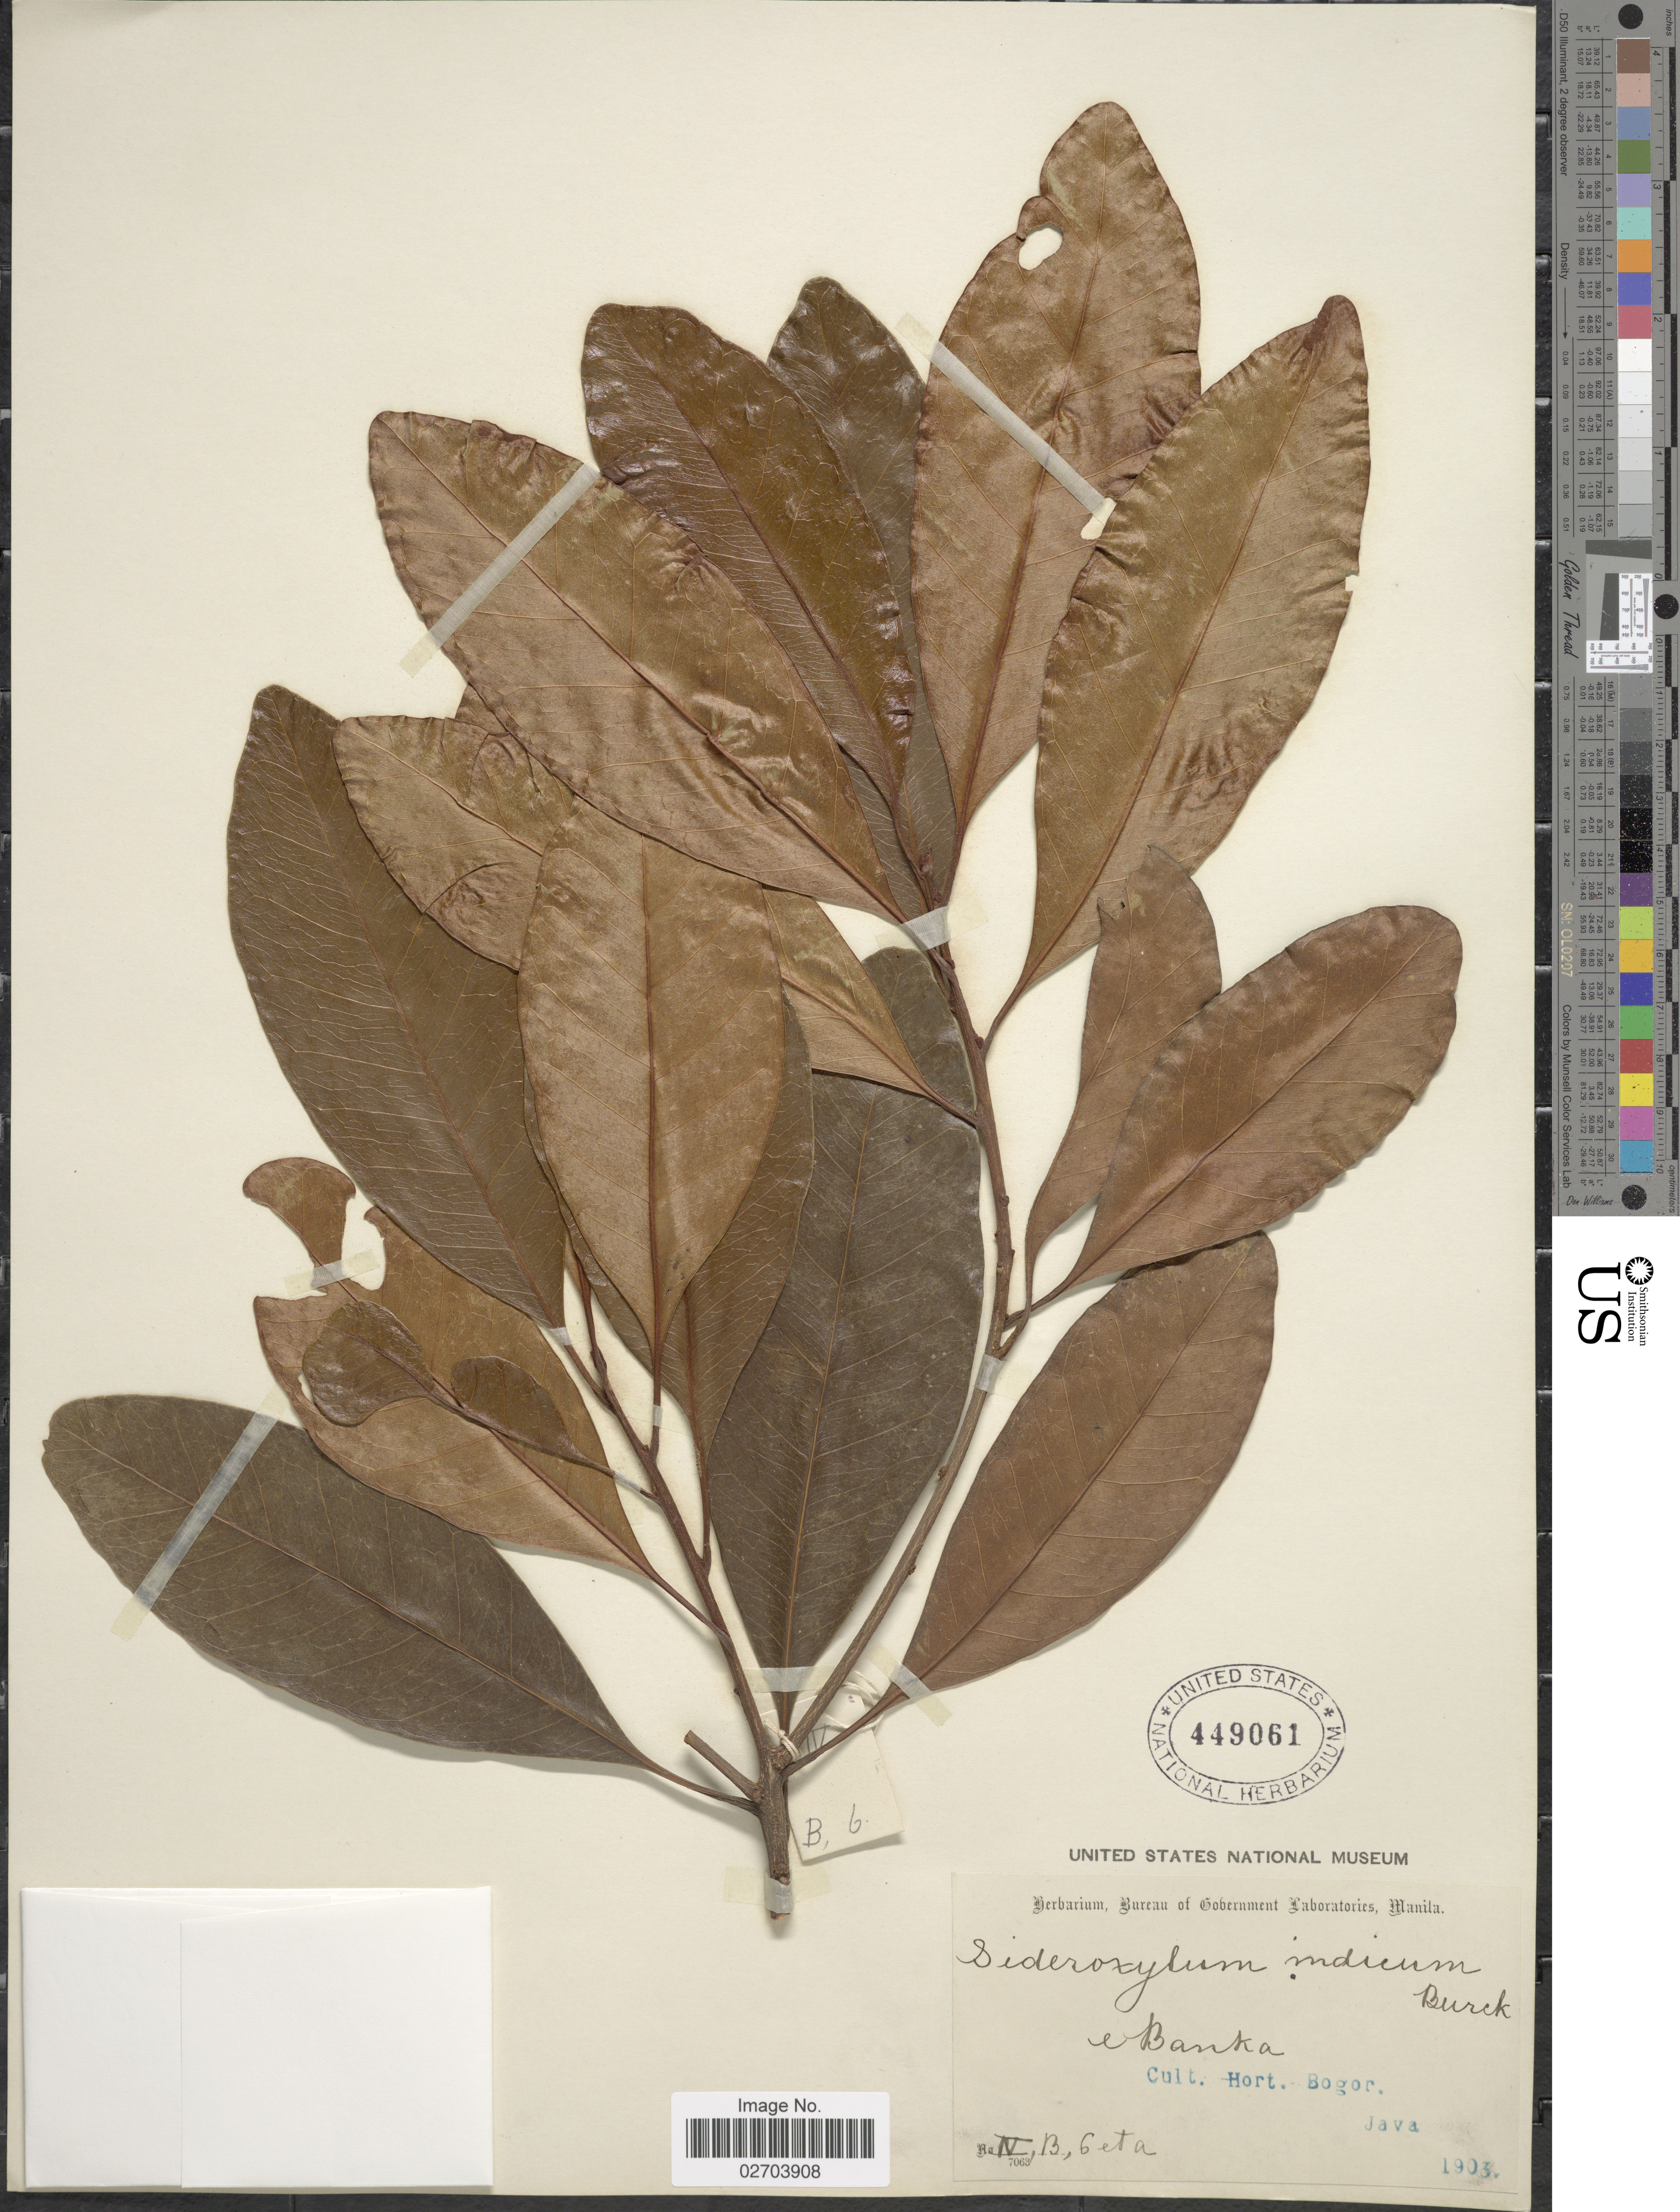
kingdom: Plantae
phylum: Tracheophyta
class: Magnoliopsida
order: Ericales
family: Sapotaceae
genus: Sideroxylon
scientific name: Sideroxylon indicum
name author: Burck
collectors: Ex herb. Bureau of Government Laboratories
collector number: IV, B, 6 et a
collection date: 1903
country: Indonesia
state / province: Java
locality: Cult. Hort. Bogor, Java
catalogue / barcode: US 449061